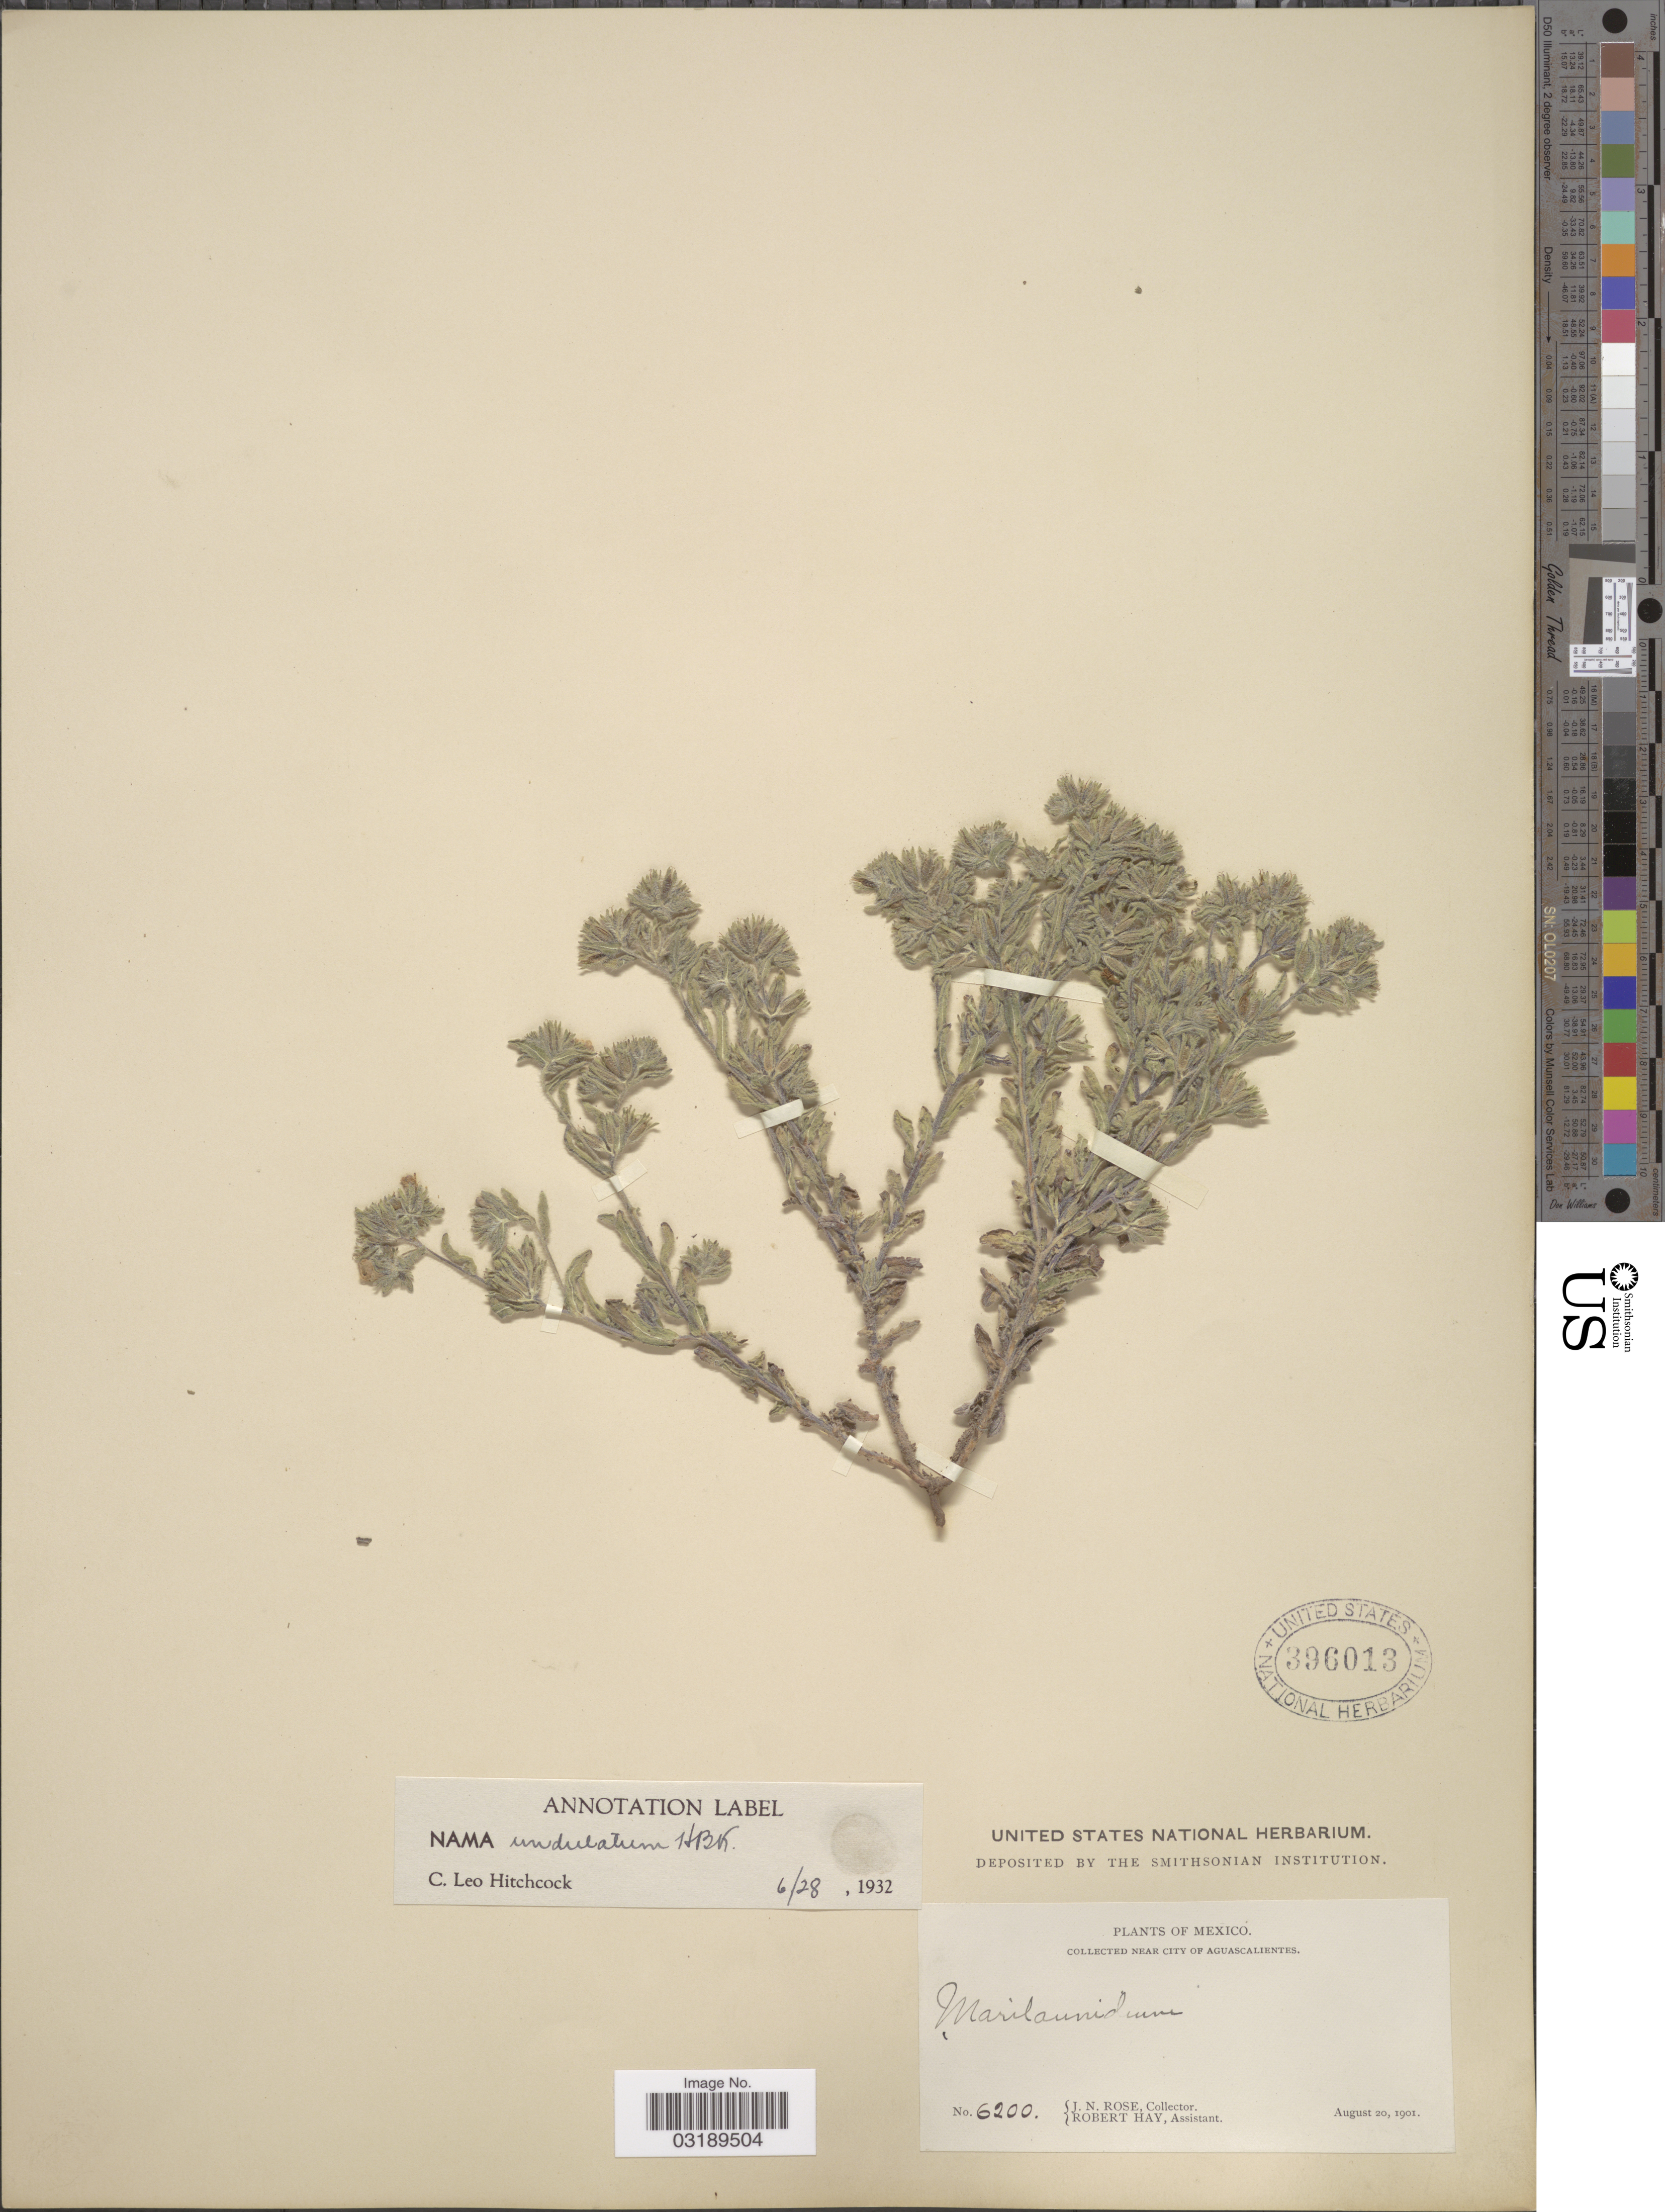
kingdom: Plantae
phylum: Tracheophyta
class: Magnoliopsida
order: Boraginales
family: Namaceae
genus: Nama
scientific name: Nama undulatum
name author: Kunth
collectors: J. N. Rose & R. Hay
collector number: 6200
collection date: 1901-08-20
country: Mexico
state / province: Aguascalientes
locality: Near City of Aguascalientes.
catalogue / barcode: US 396013